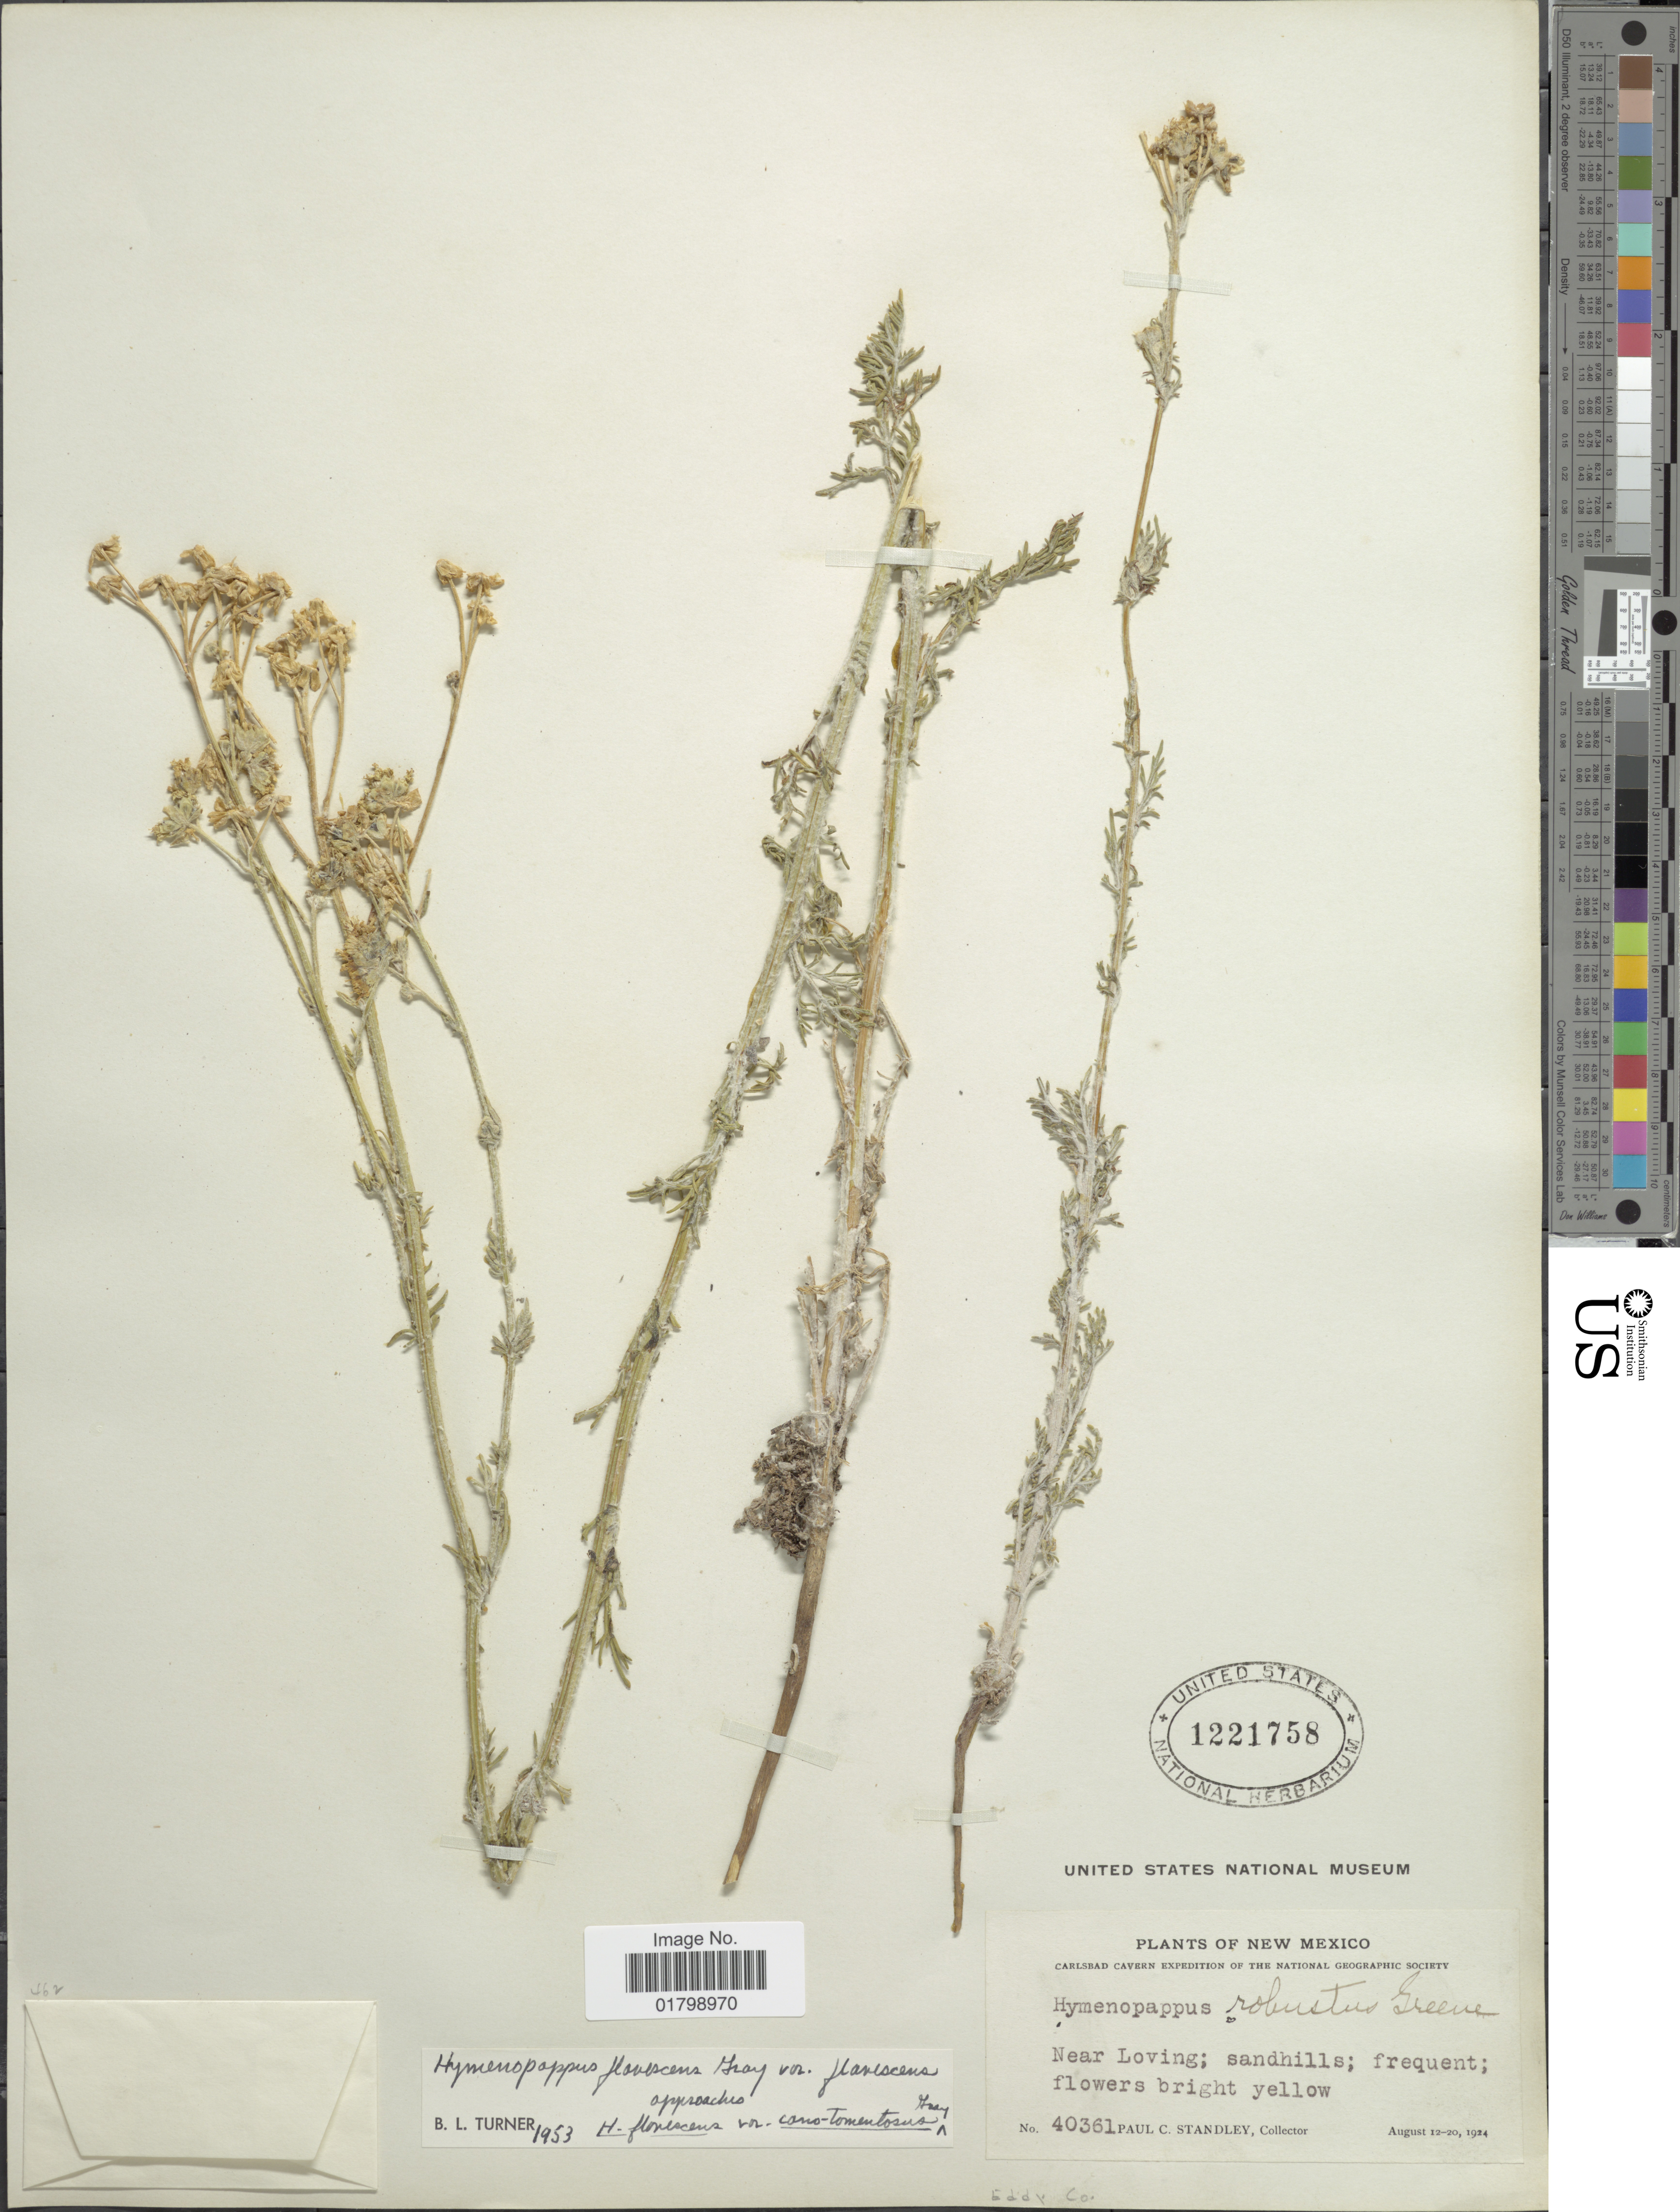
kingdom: Plantae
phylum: Tracheophyta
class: Magnoliopsida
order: Asterales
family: Asteraceae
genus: Hymenopappus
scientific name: Hymenopappus flavescens var. flavescens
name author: A. Gray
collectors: P. C. Standley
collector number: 40361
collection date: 1924-08-12/1924-08-20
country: United States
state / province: New Mexico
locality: Near Loving, Eddy Co.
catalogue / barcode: US 1221758